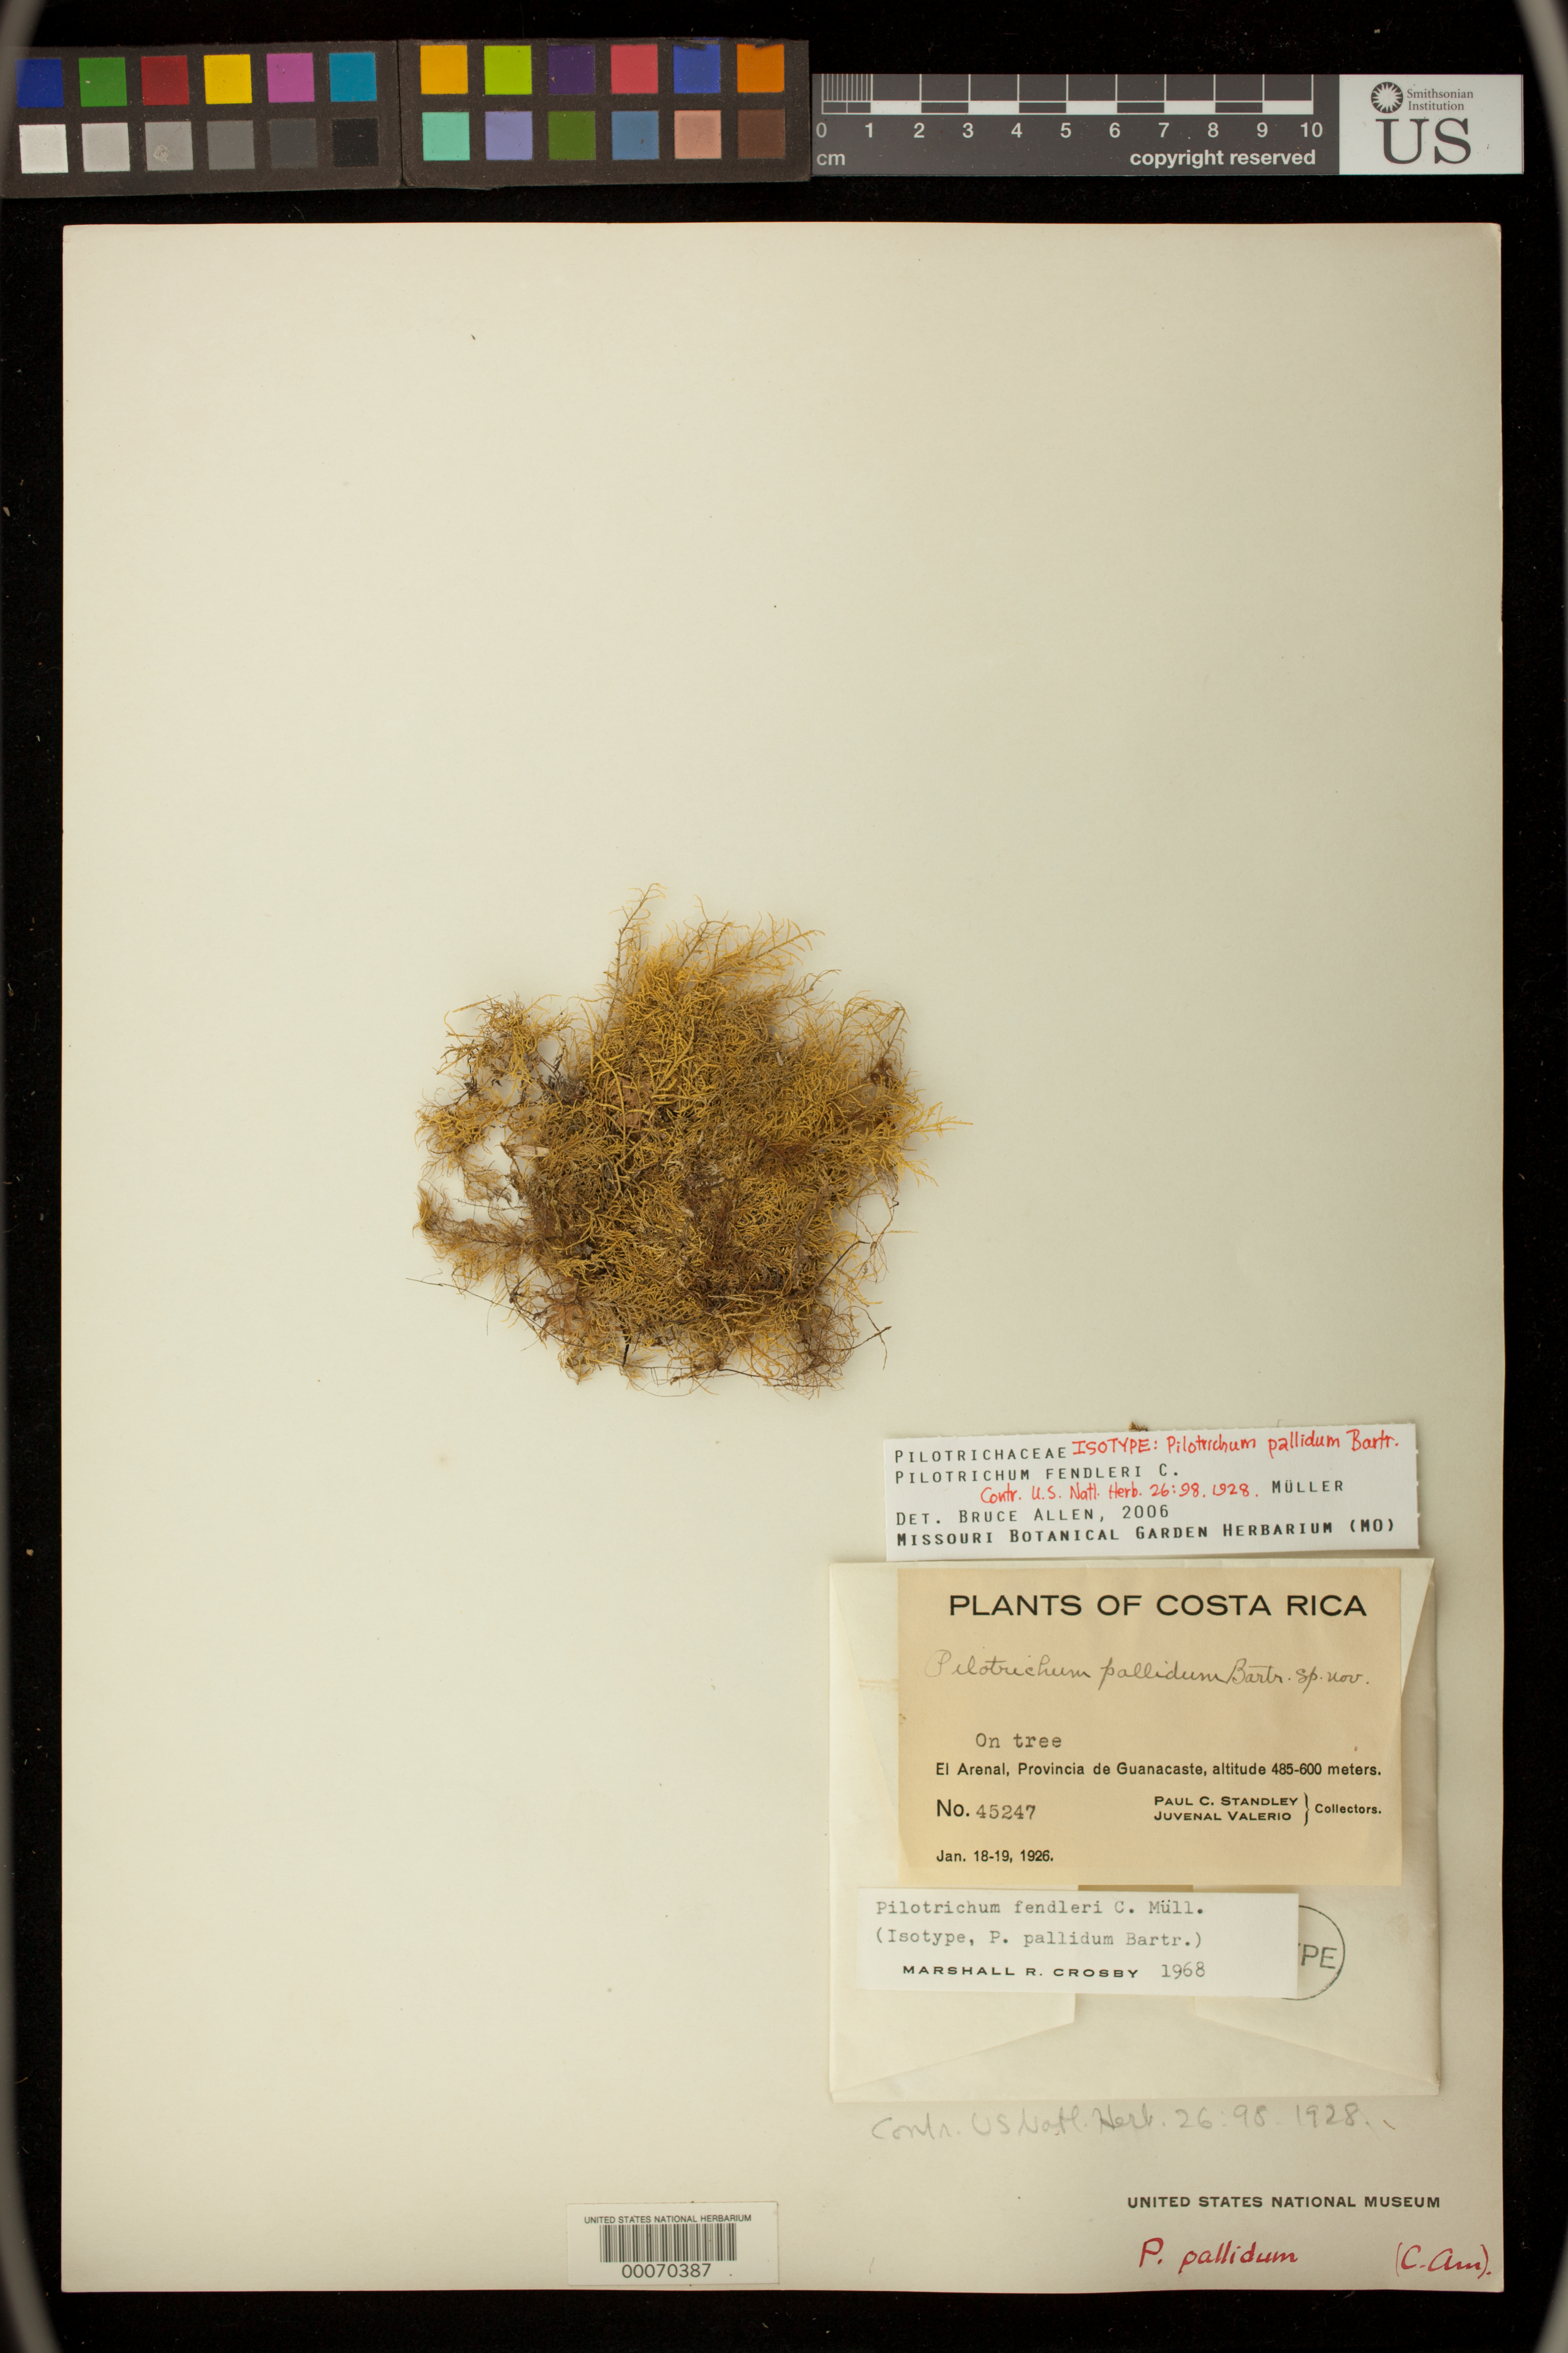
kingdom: Plantae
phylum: Bryophyta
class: Bryopsida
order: Hookeriales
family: Pilotrichaceae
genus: Pilotrichum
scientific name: Pilotrichum pallidum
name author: E.B. Bartram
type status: Isotype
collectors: P. C. Standley & J. Valerio R.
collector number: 45247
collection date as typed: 18 Jan 1926 to 19 Jan 1926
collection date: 1926-01-18/1926-01-19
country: Costa Rica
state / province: Guanacaste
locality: El Arenal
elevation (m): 485